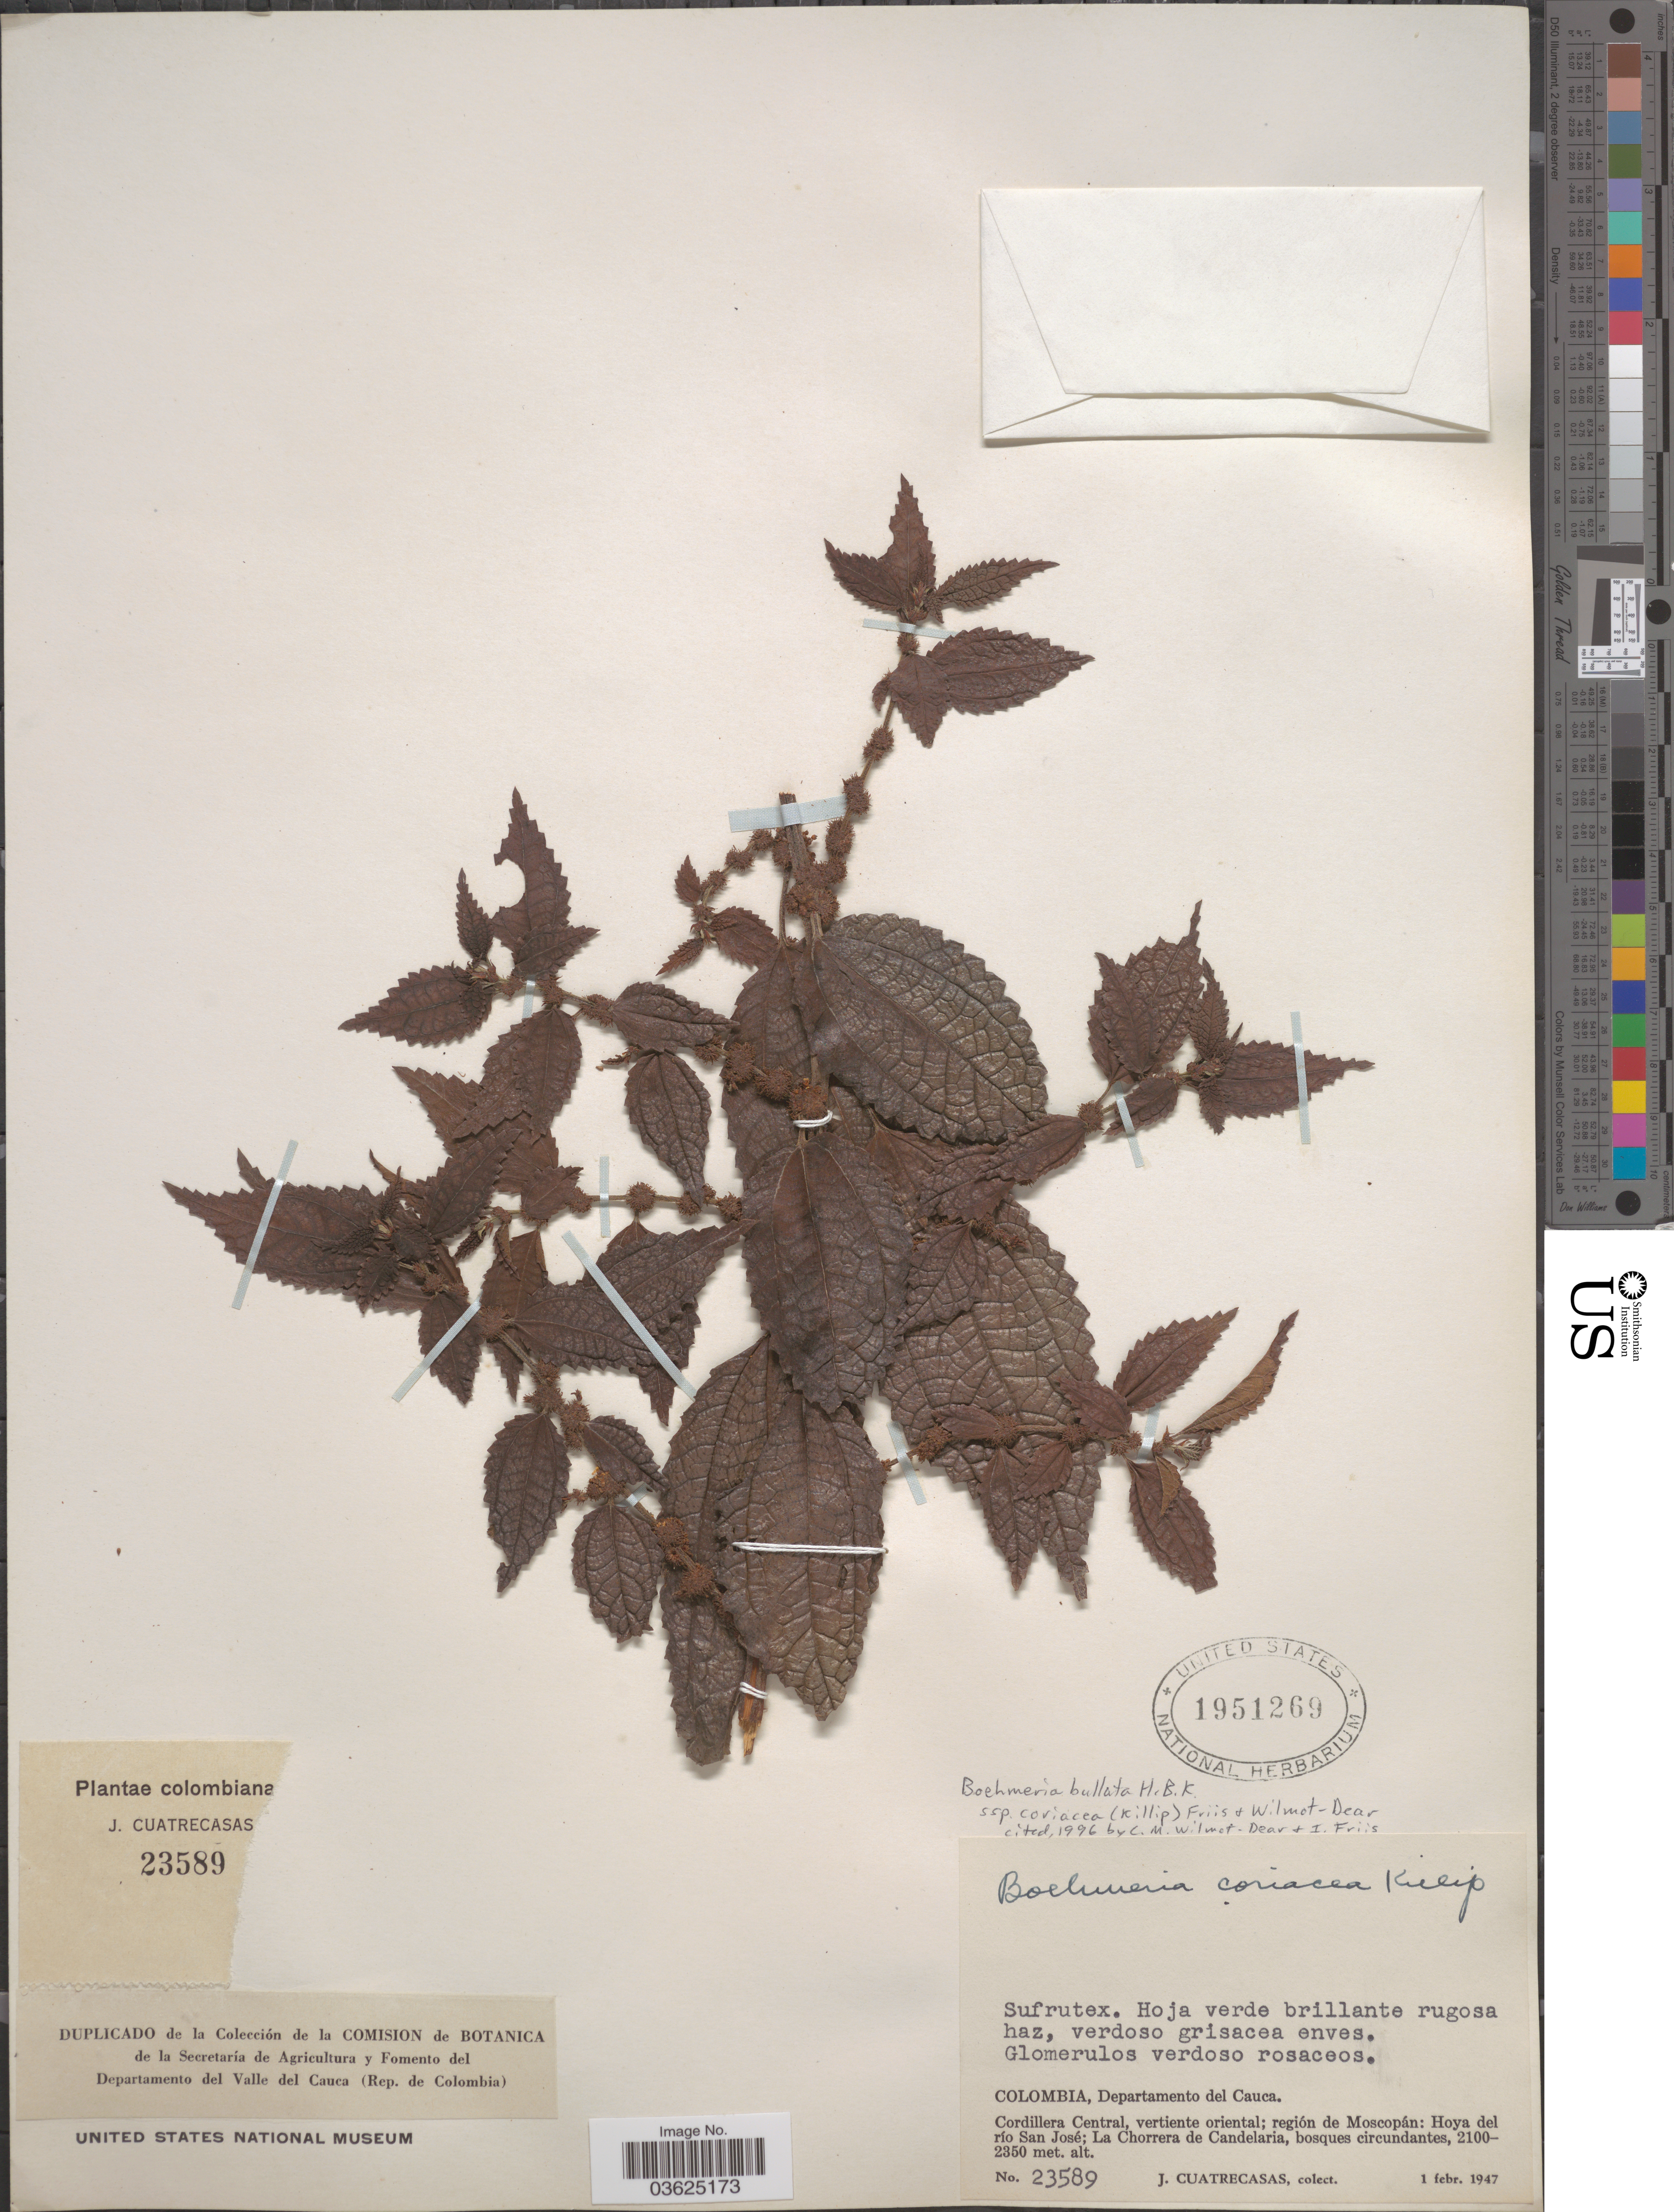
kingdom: Plantae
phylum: Tracheophyta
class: Magnoliopsida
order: Rosales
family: Urticaceae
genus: Boehmeria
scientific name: Boehmeria bullata subsp. coriacea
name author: (Killip) Friis & Wilmot-Dear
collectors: J. Cuatrecasas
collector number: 23589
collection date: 1947-02-01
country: Colombia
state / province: Cauca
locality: Departamento del Cauca. Cordillera Central, vertiente oriental; región de Moscopán: Hoya del río San José; La Chorrera de Candelaria, bosques circundantes.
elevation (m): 2100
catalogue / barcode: US 1951269